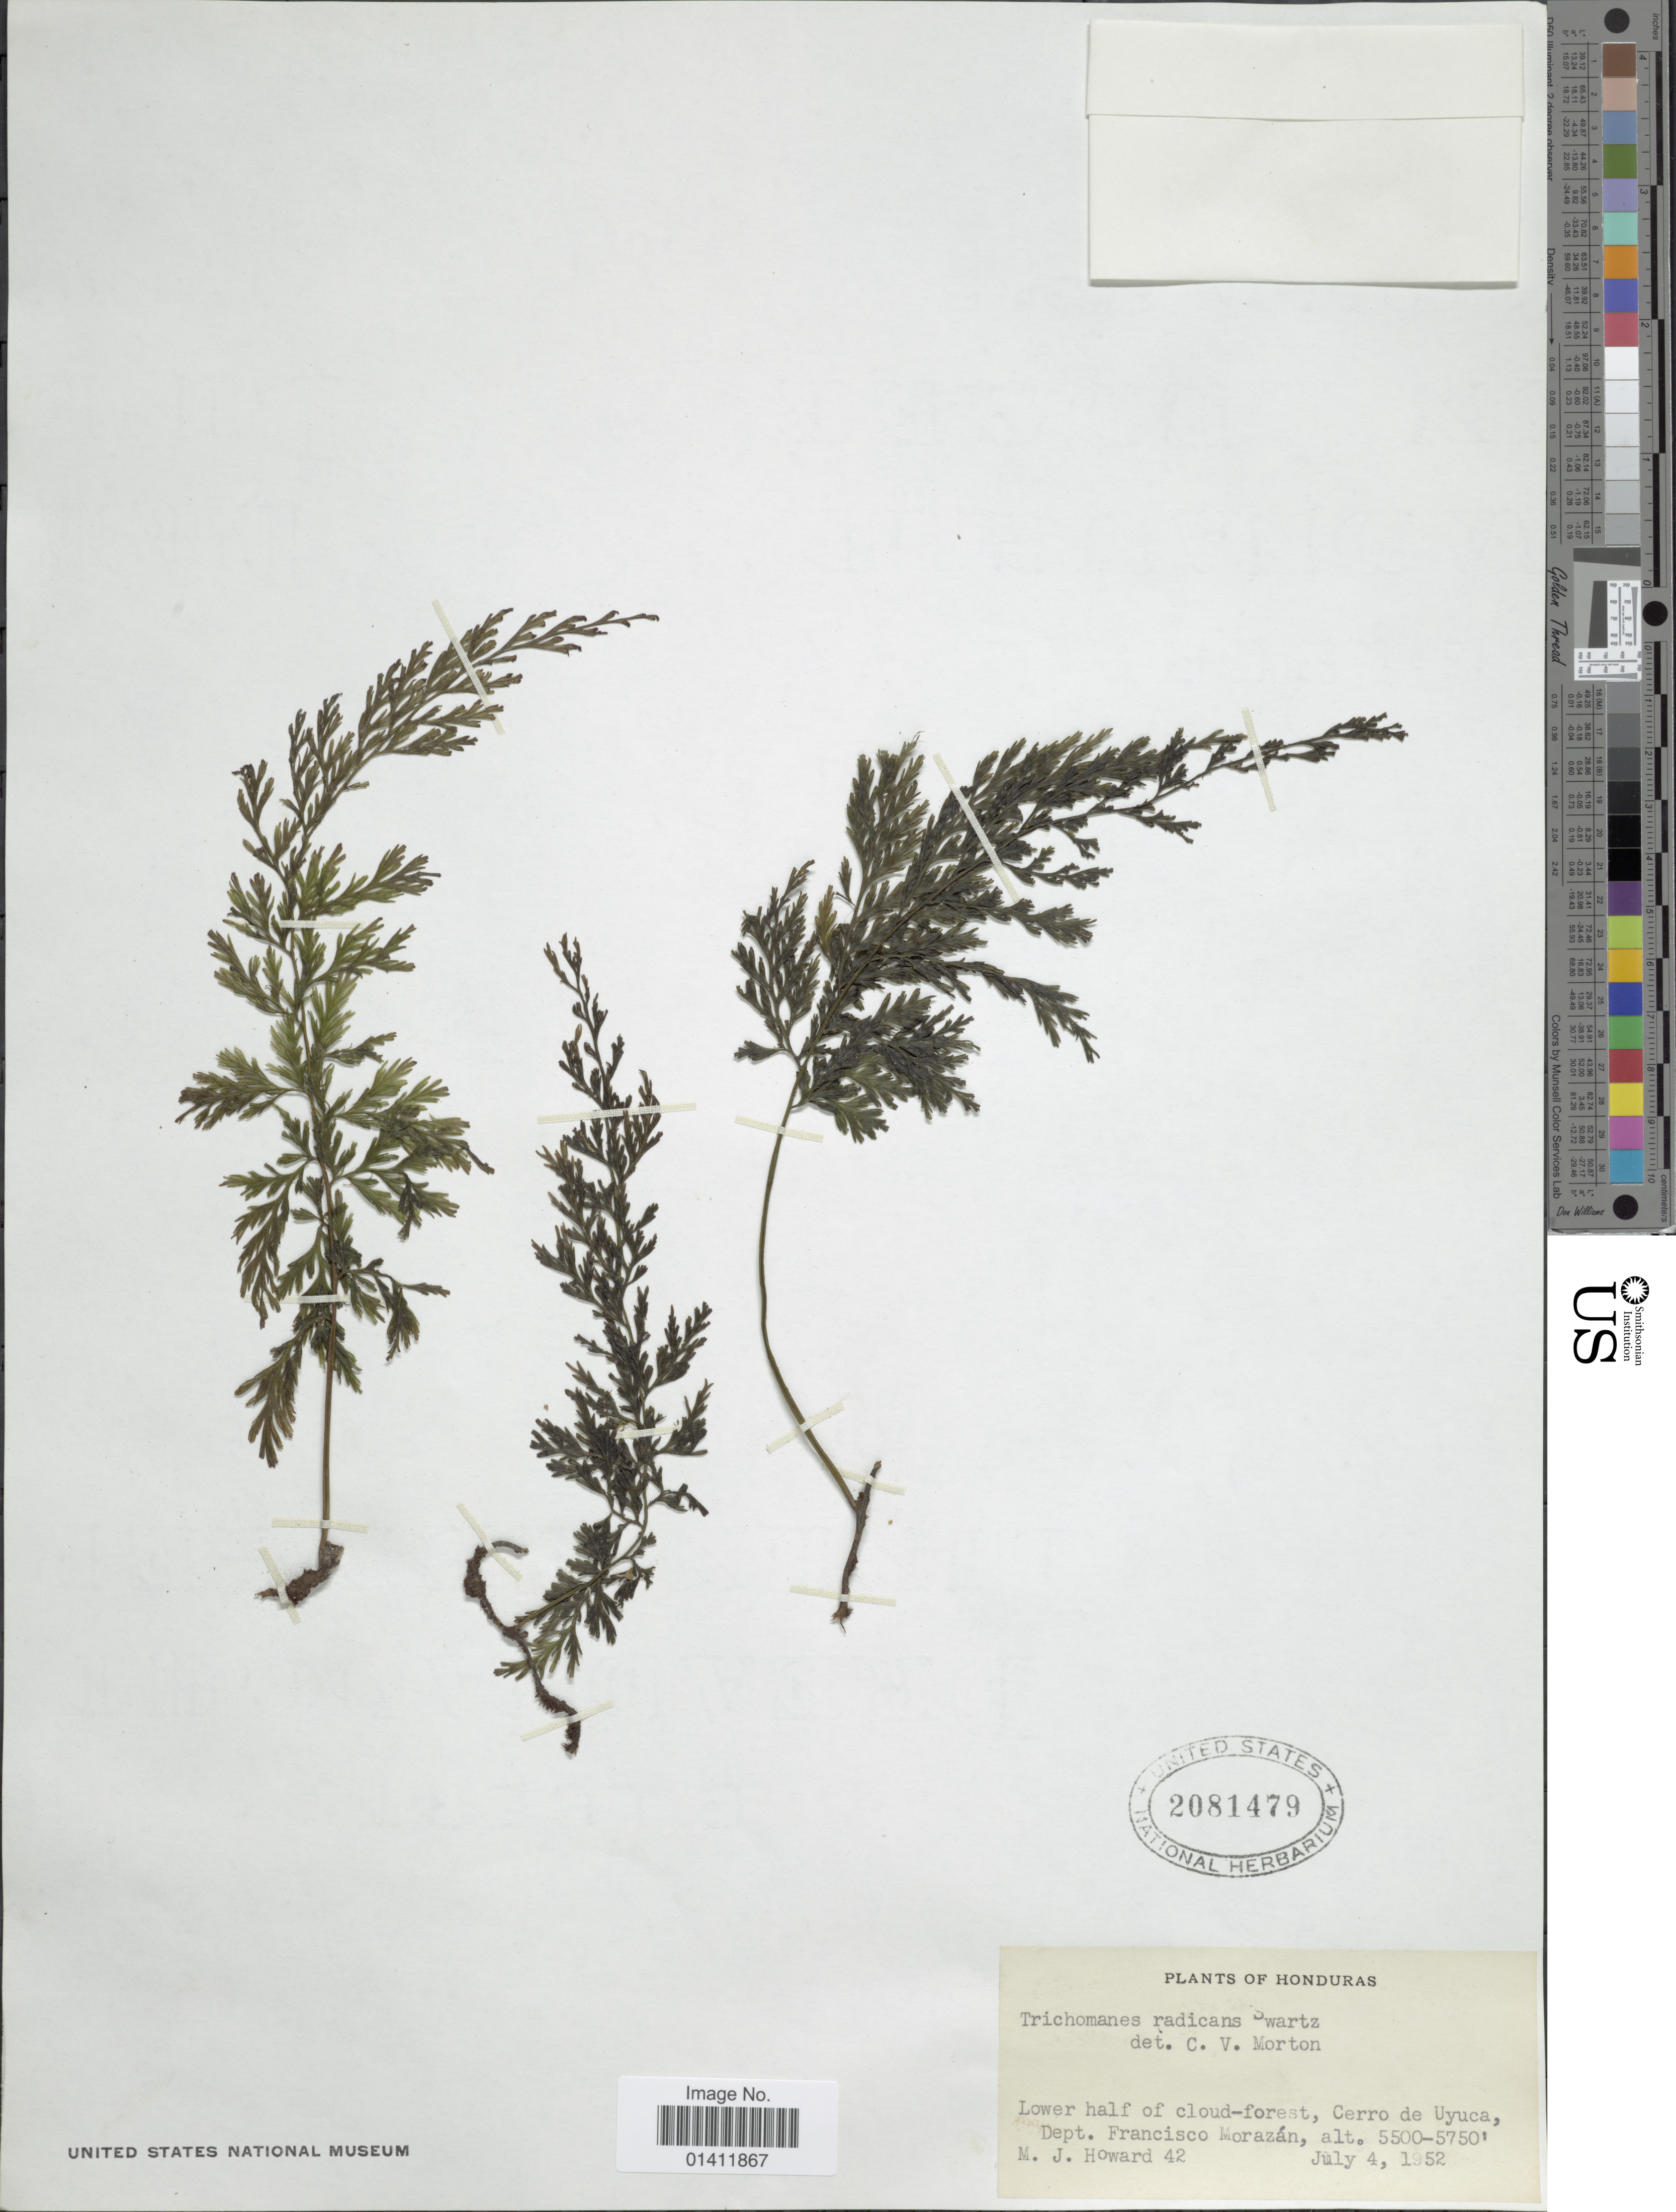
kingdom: Plantae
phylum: Tracheophyta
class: Polypodiopsida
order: Hymenophyllales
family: Hymenophyllaceae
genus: Vandenboschia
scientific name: Vandenboschia radicans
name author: (Sw.) Copel.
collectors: M. Howard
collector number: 42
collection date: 1952-07-04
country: Honduras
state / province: Fco. Morazán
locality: Cerro de uyuca, Dept. Francisco Morazan.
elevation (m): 1676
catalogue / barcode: US 2081479